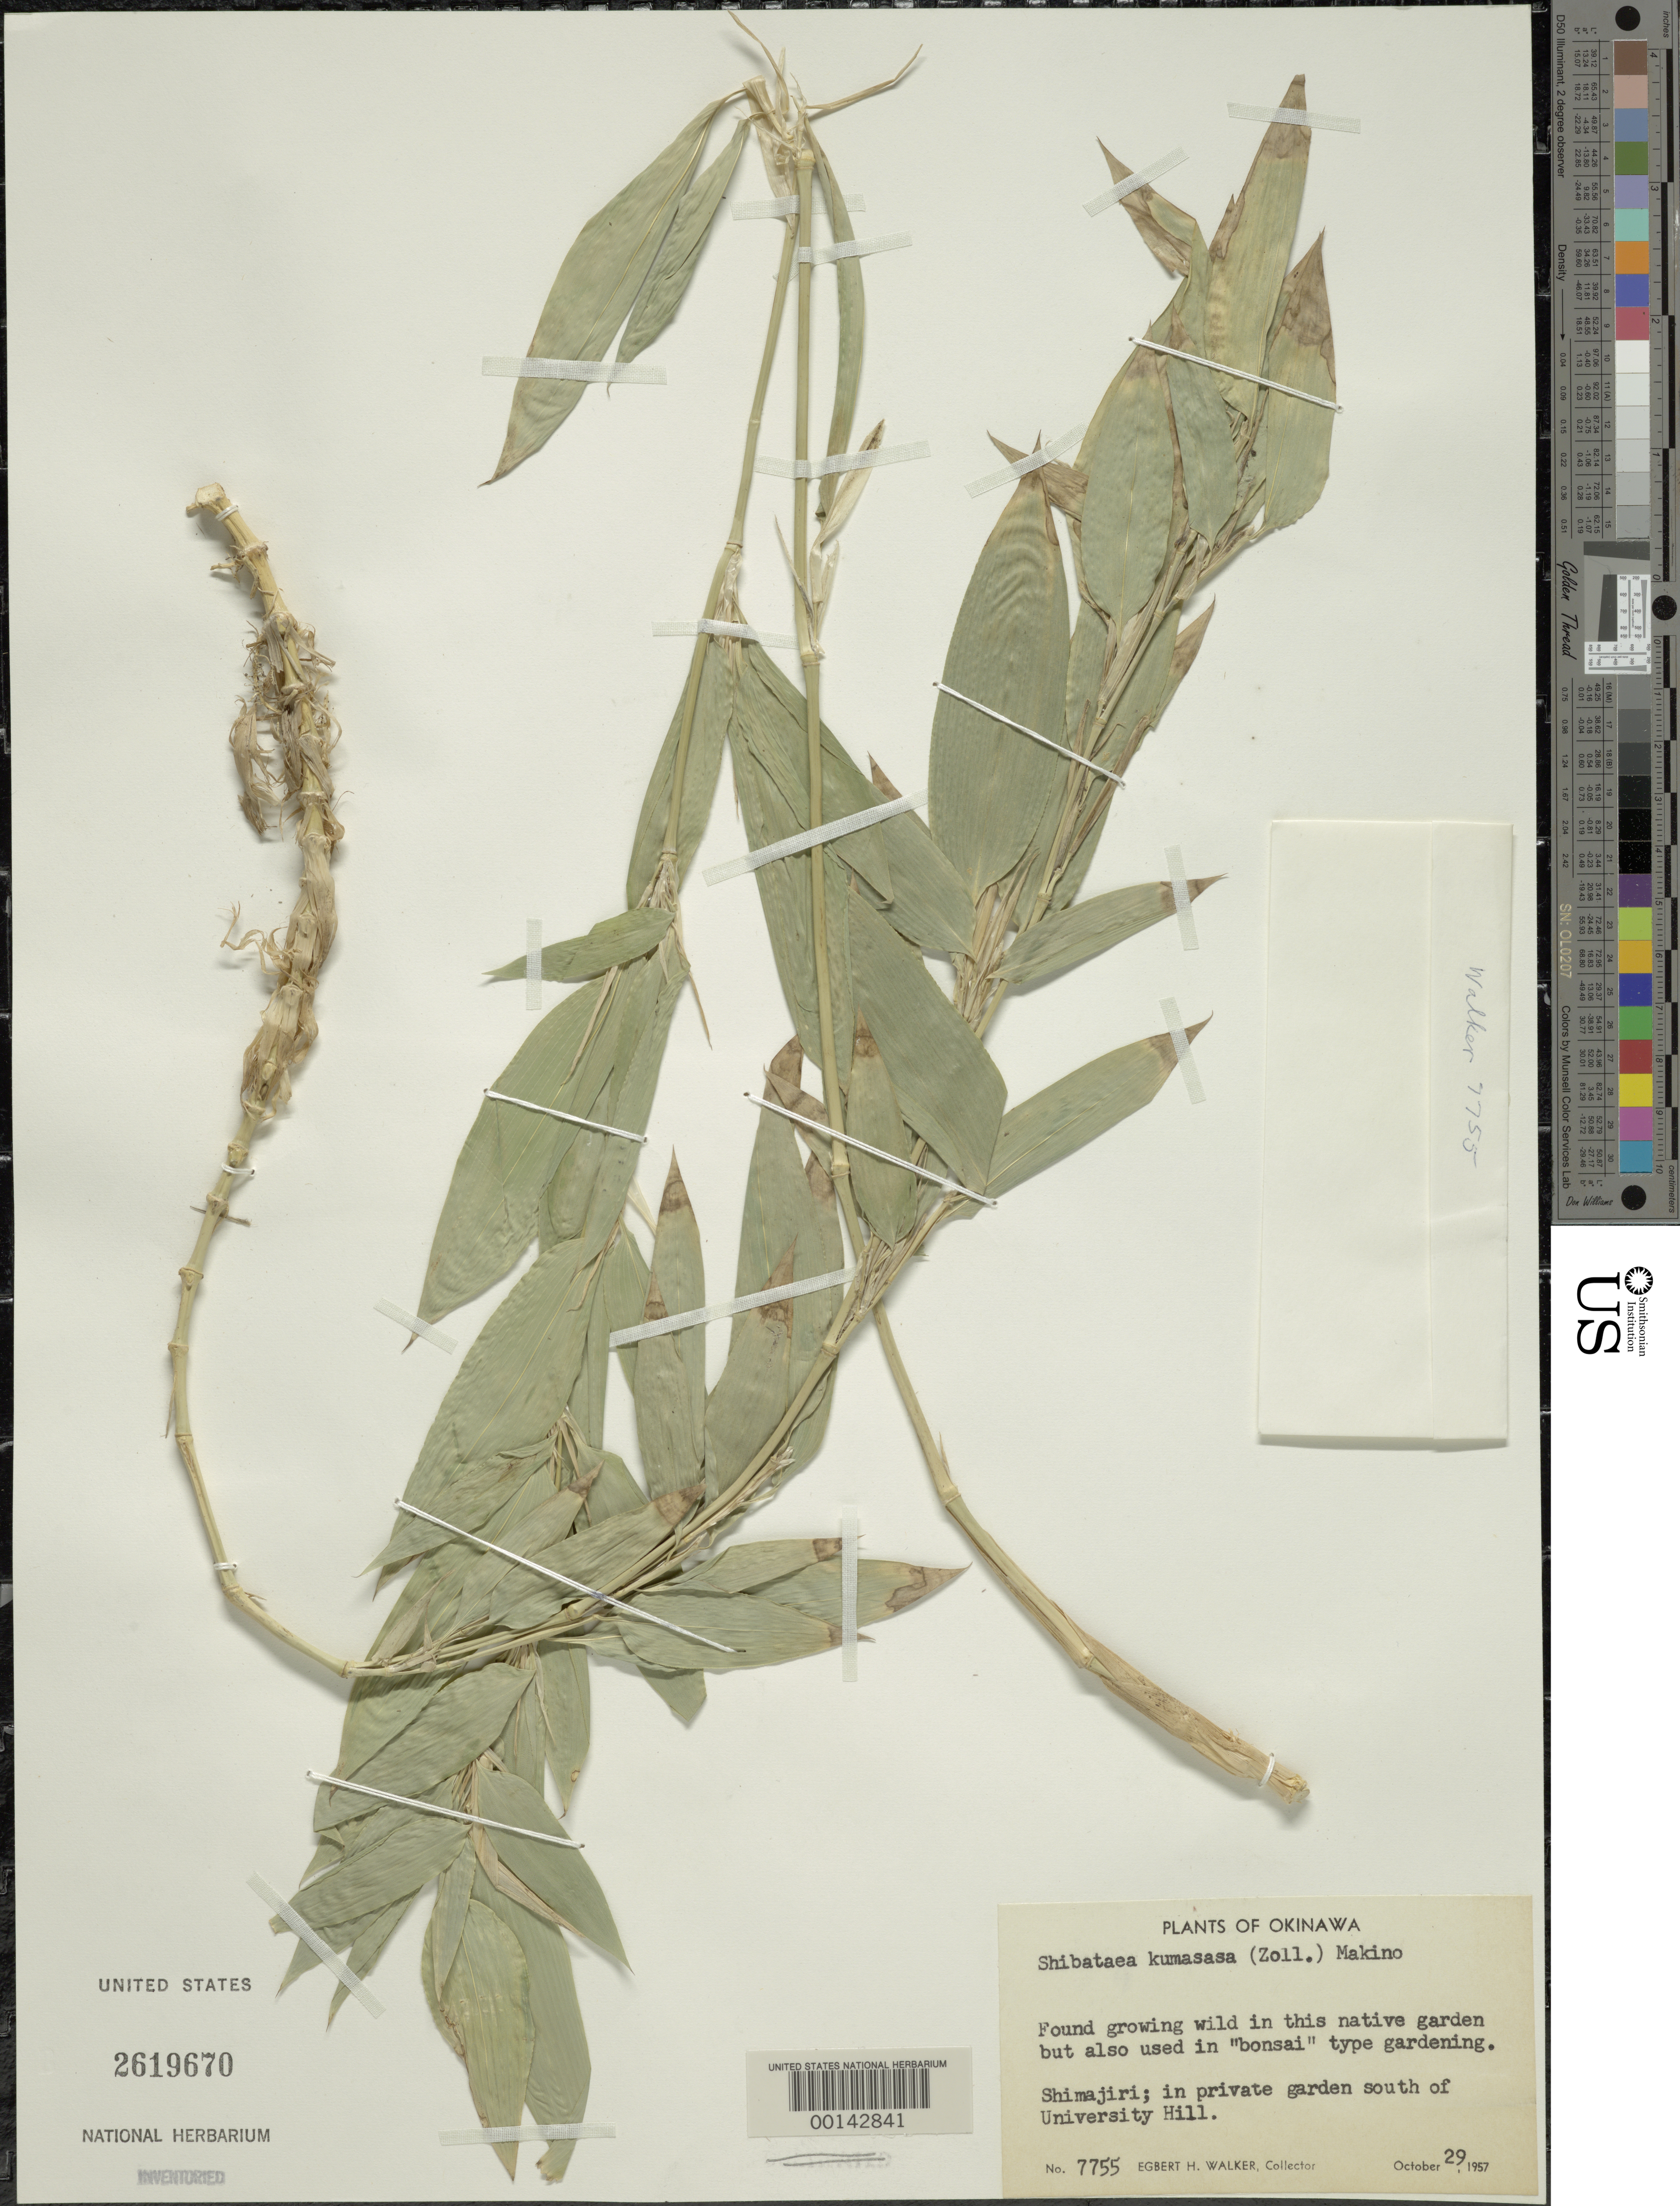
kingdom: Plantae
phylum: Tracheophyta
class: Liliopsida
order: Poales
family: Poaceae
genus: Shibataea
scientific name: Shibataea kumasasa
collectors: E. H. Walker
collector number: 7755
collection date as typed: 29 Oct 1957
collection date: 1957-10-29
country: Japan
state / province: Okinawa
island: Ryukyu Is.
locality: Shimajiri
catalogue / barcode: US 2619670